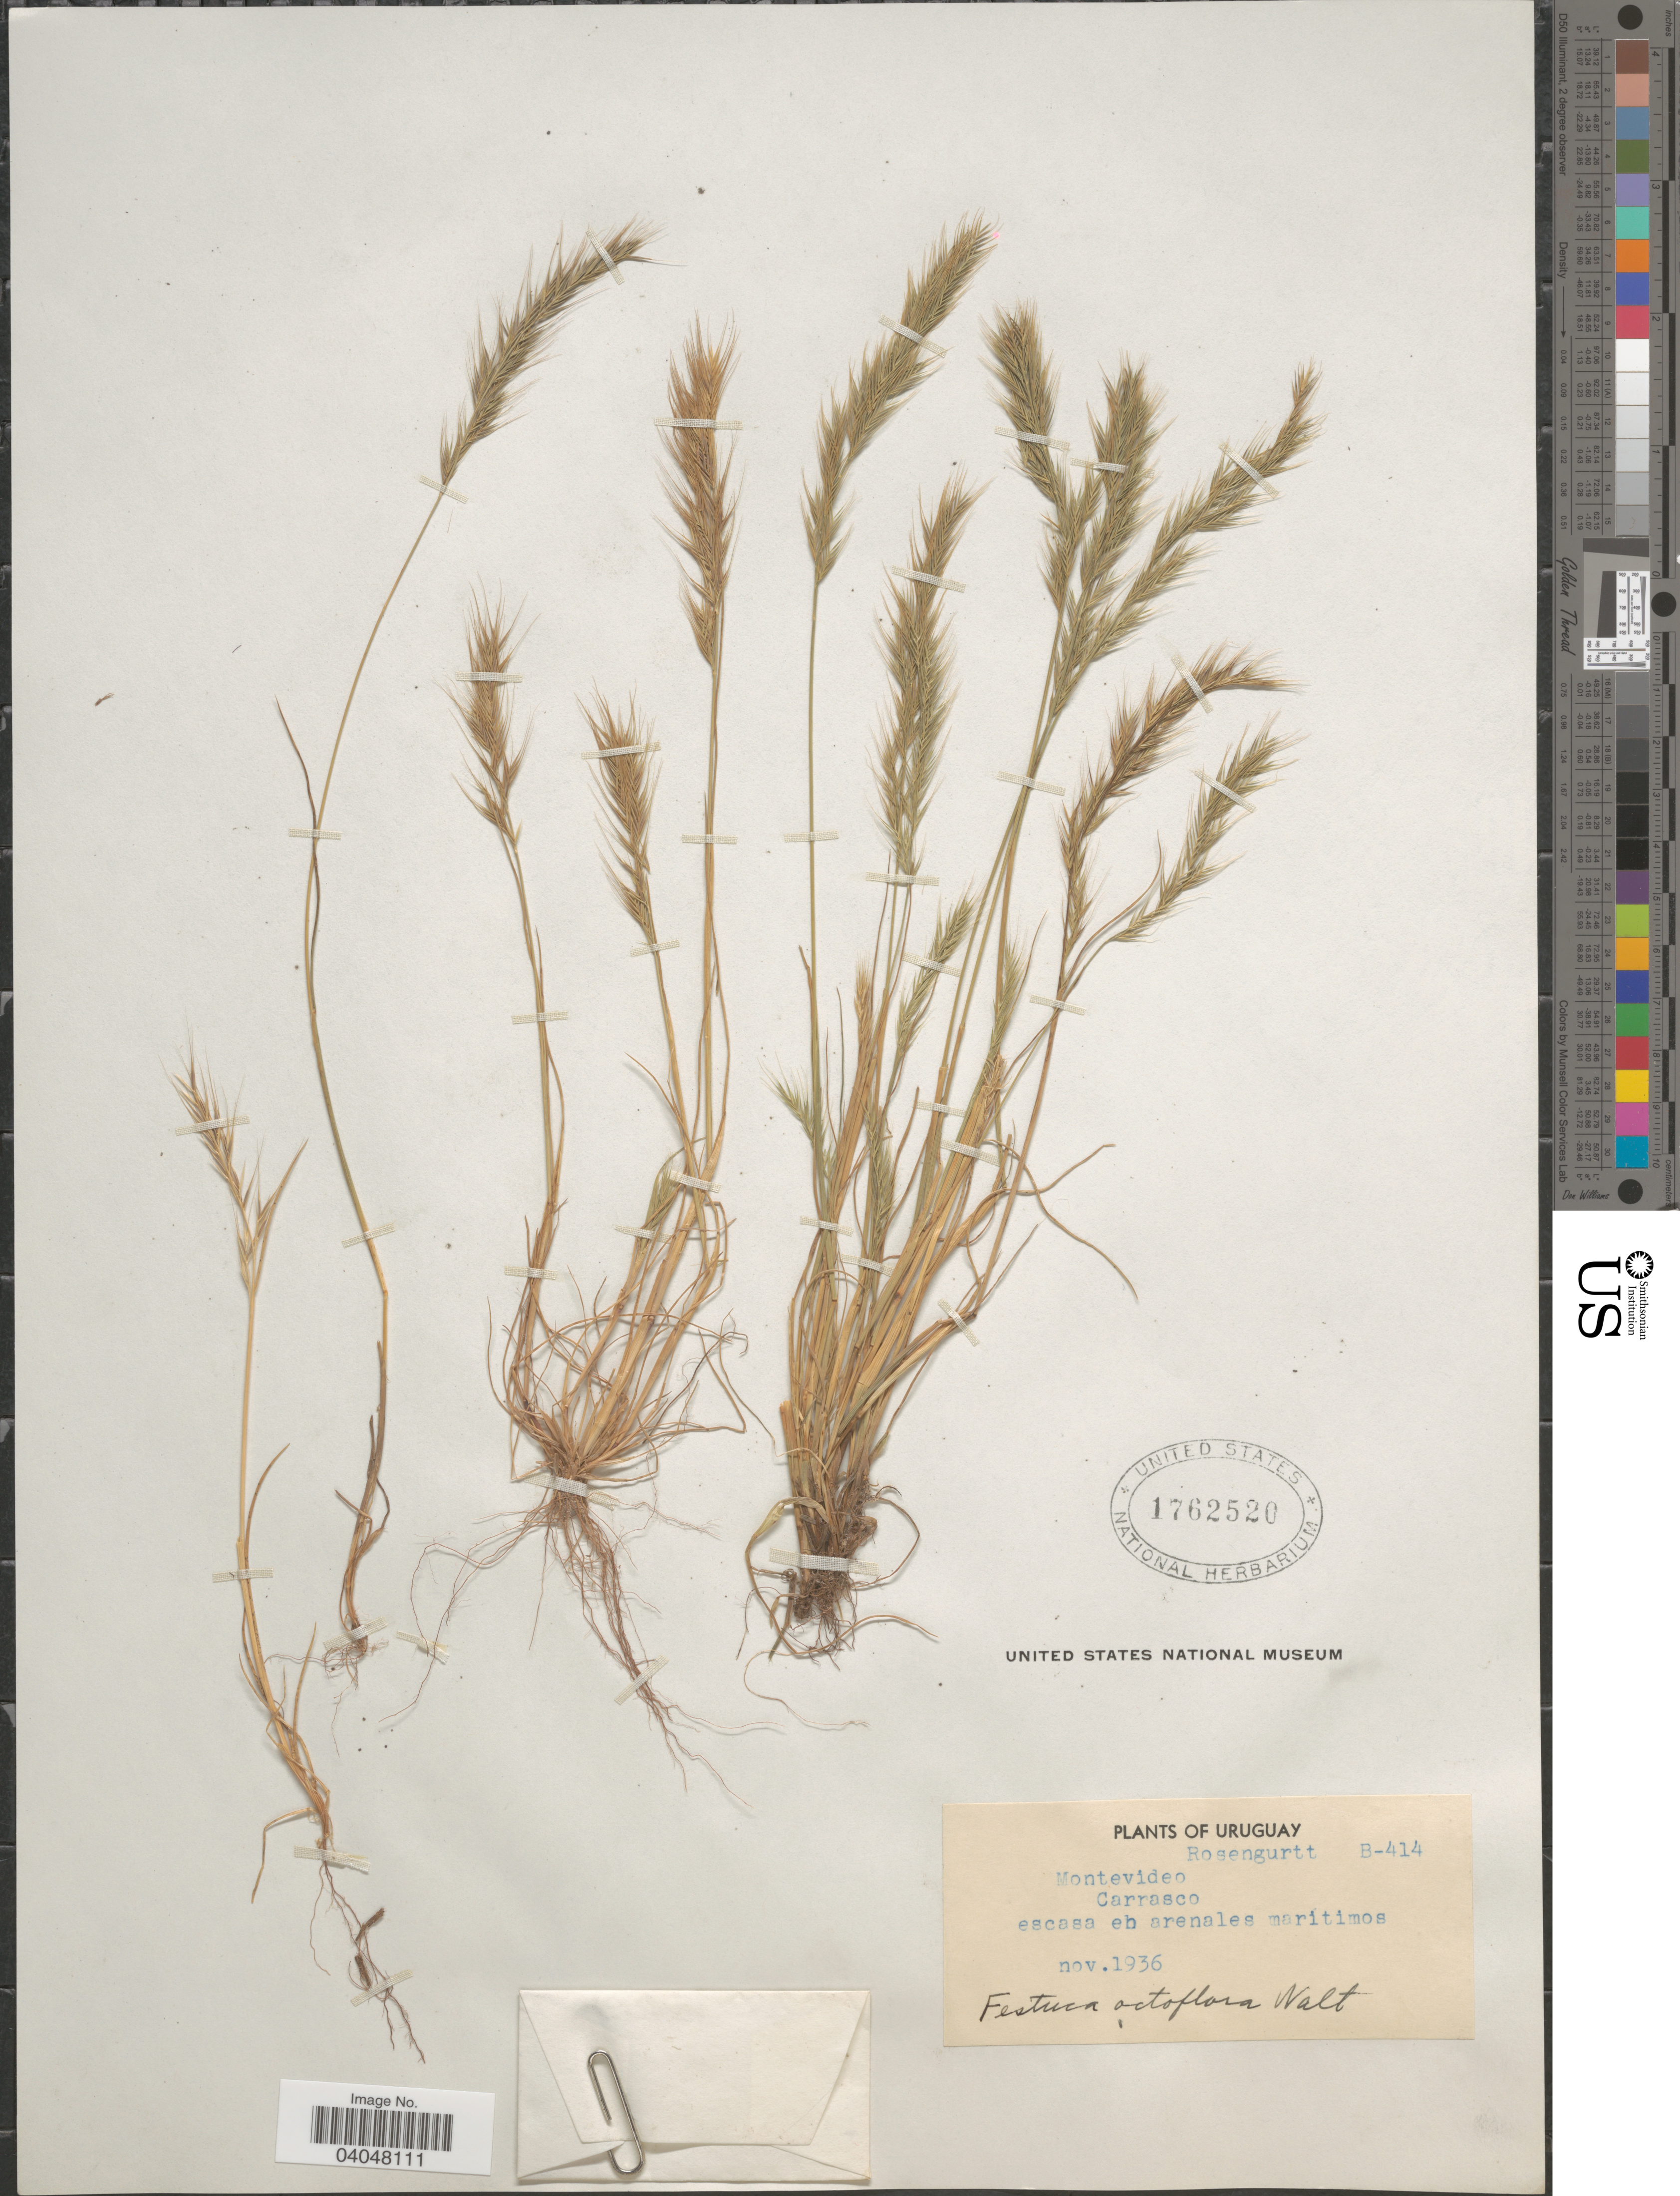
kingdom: Plantae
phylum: Tracheophyta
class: Liliopsida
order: Poales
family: Poaceae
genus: Festuca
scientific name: Festuca octoflora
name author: Walter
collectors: Rosengurtt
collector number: B-414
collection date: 1936-11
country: Uruguay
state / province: Montevideo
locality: Carrasco.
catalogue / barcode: US 1762520